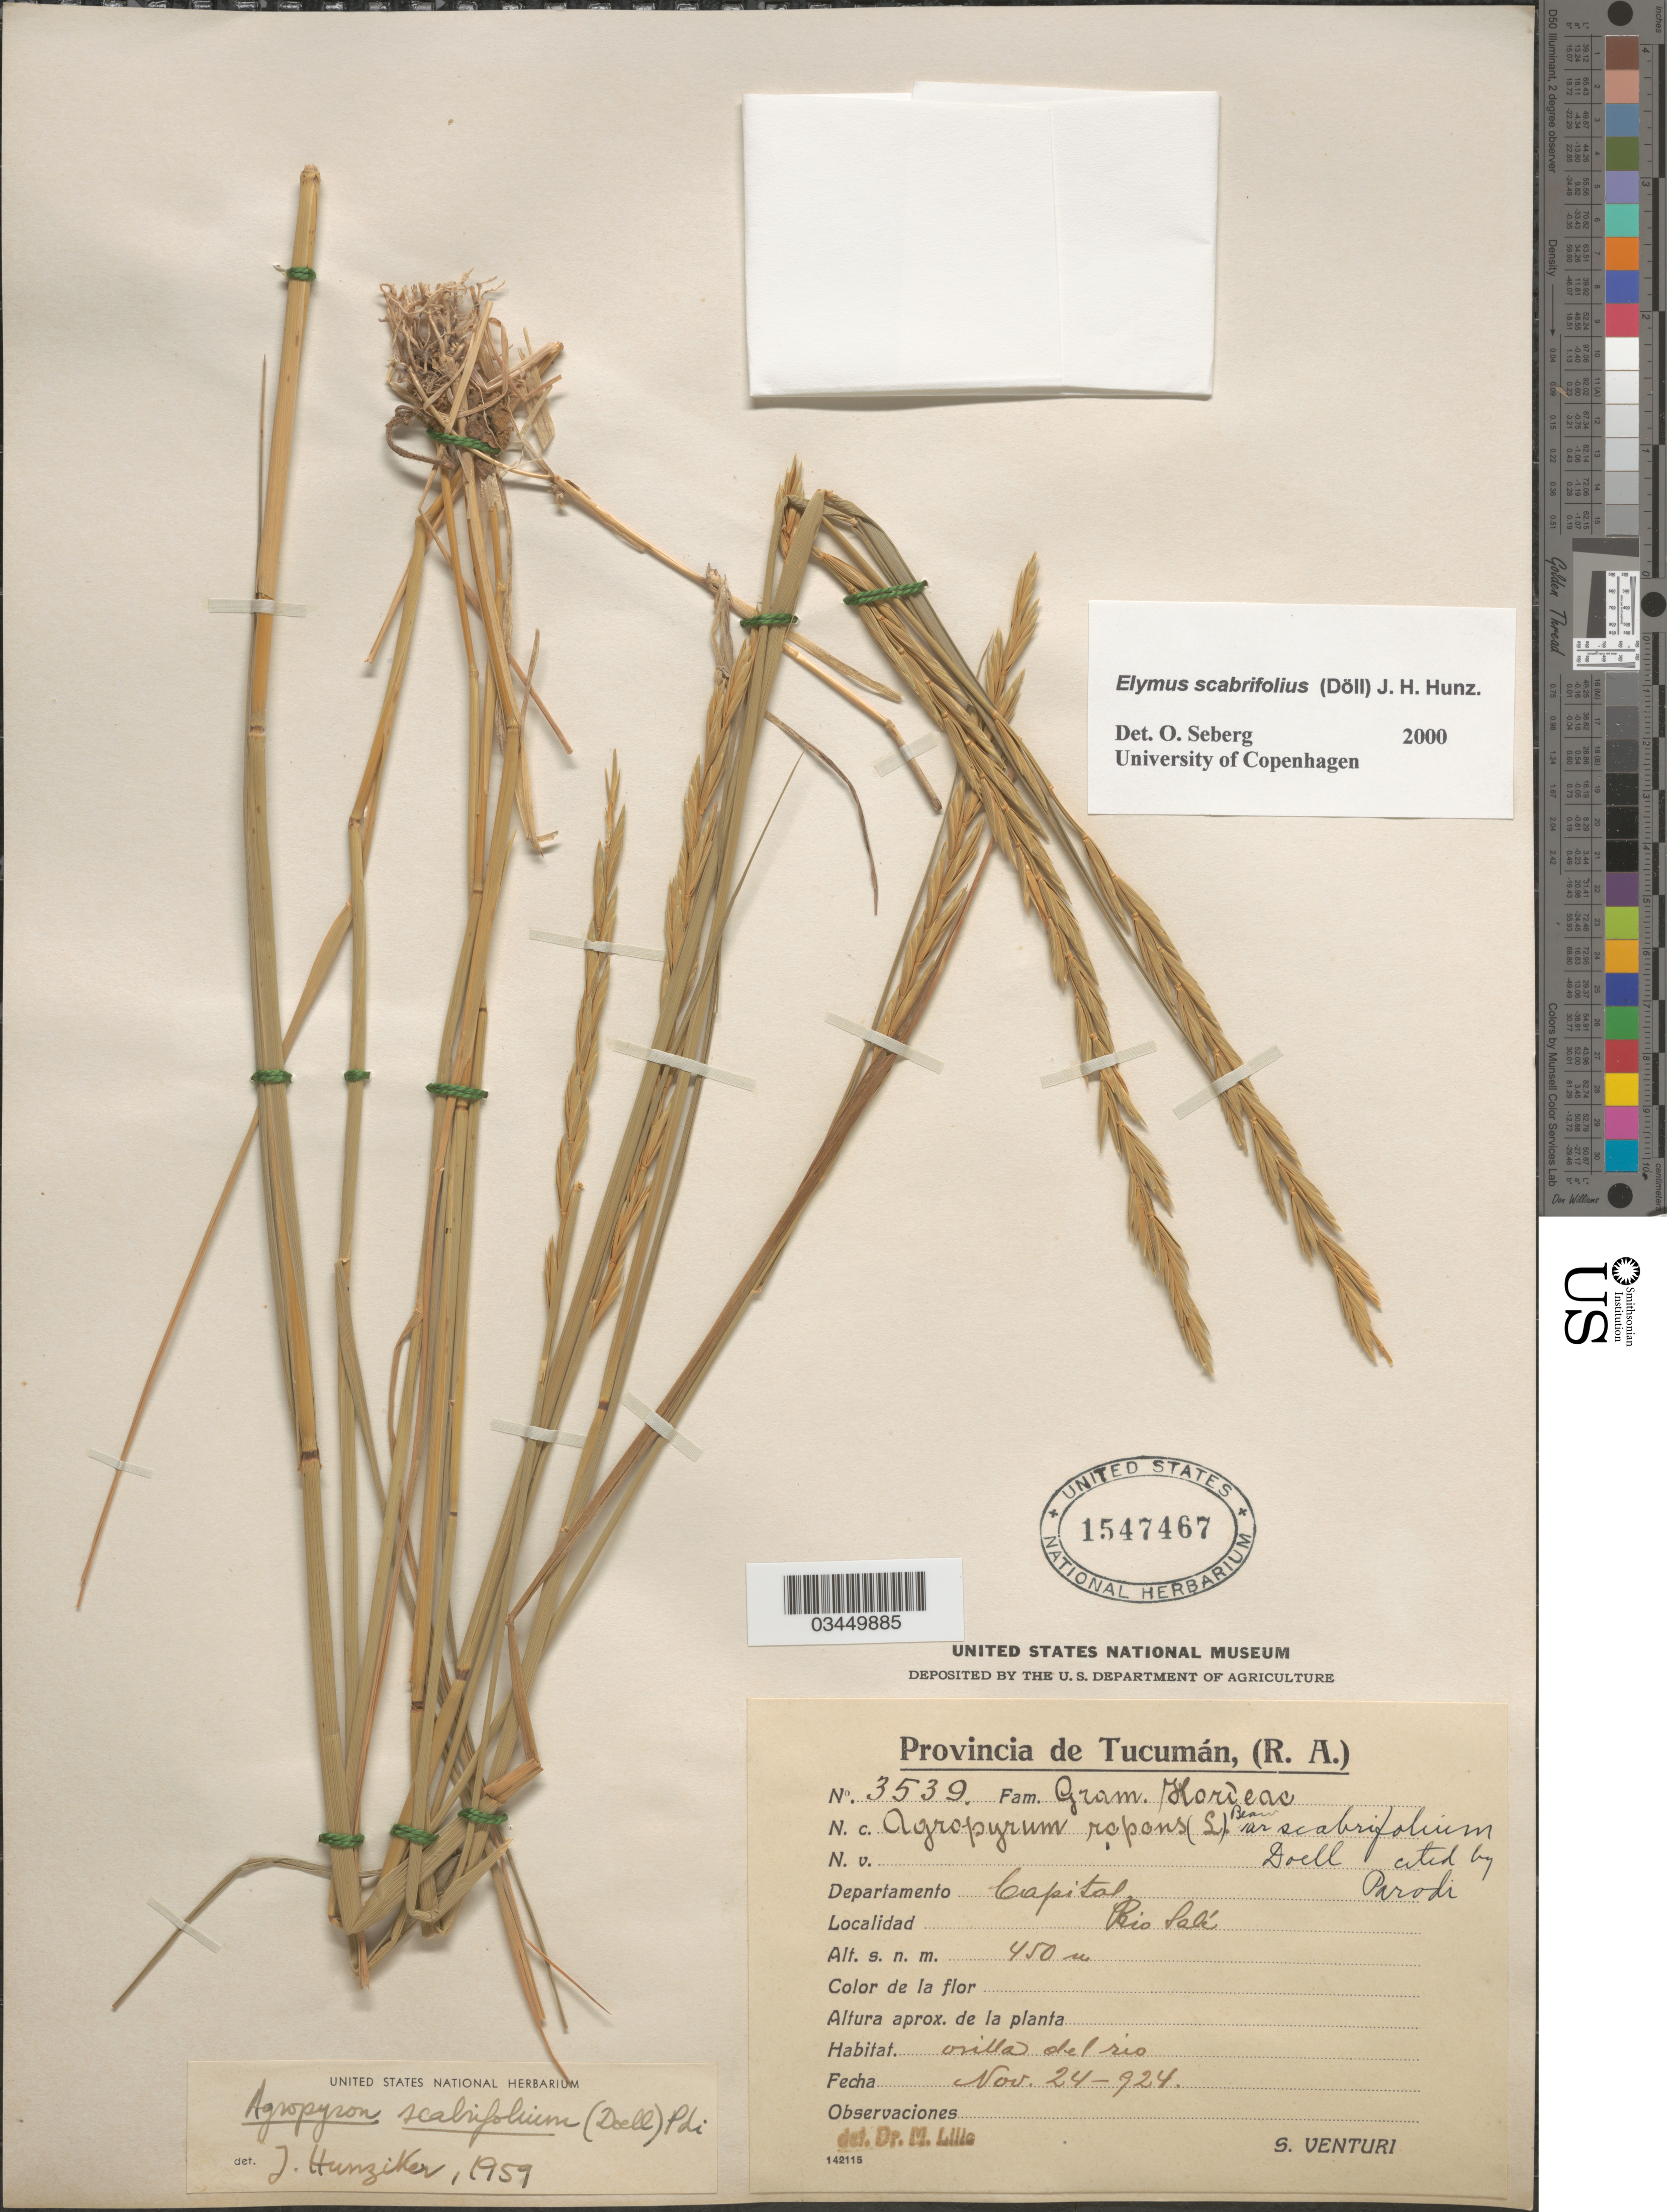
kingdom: Plantae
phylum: Tracheophyta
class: Liliopsida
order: Poales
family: Poaceae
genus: Elymus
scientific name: Elymus scabrifolius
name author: (Döll) J.H. Hunz.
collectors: S. Venturi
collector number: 3539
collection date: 1924-11-24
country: Argentina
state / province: Tucuman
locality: Departamento Capital. Río Salí.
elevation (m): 450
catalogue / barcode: US 1547467